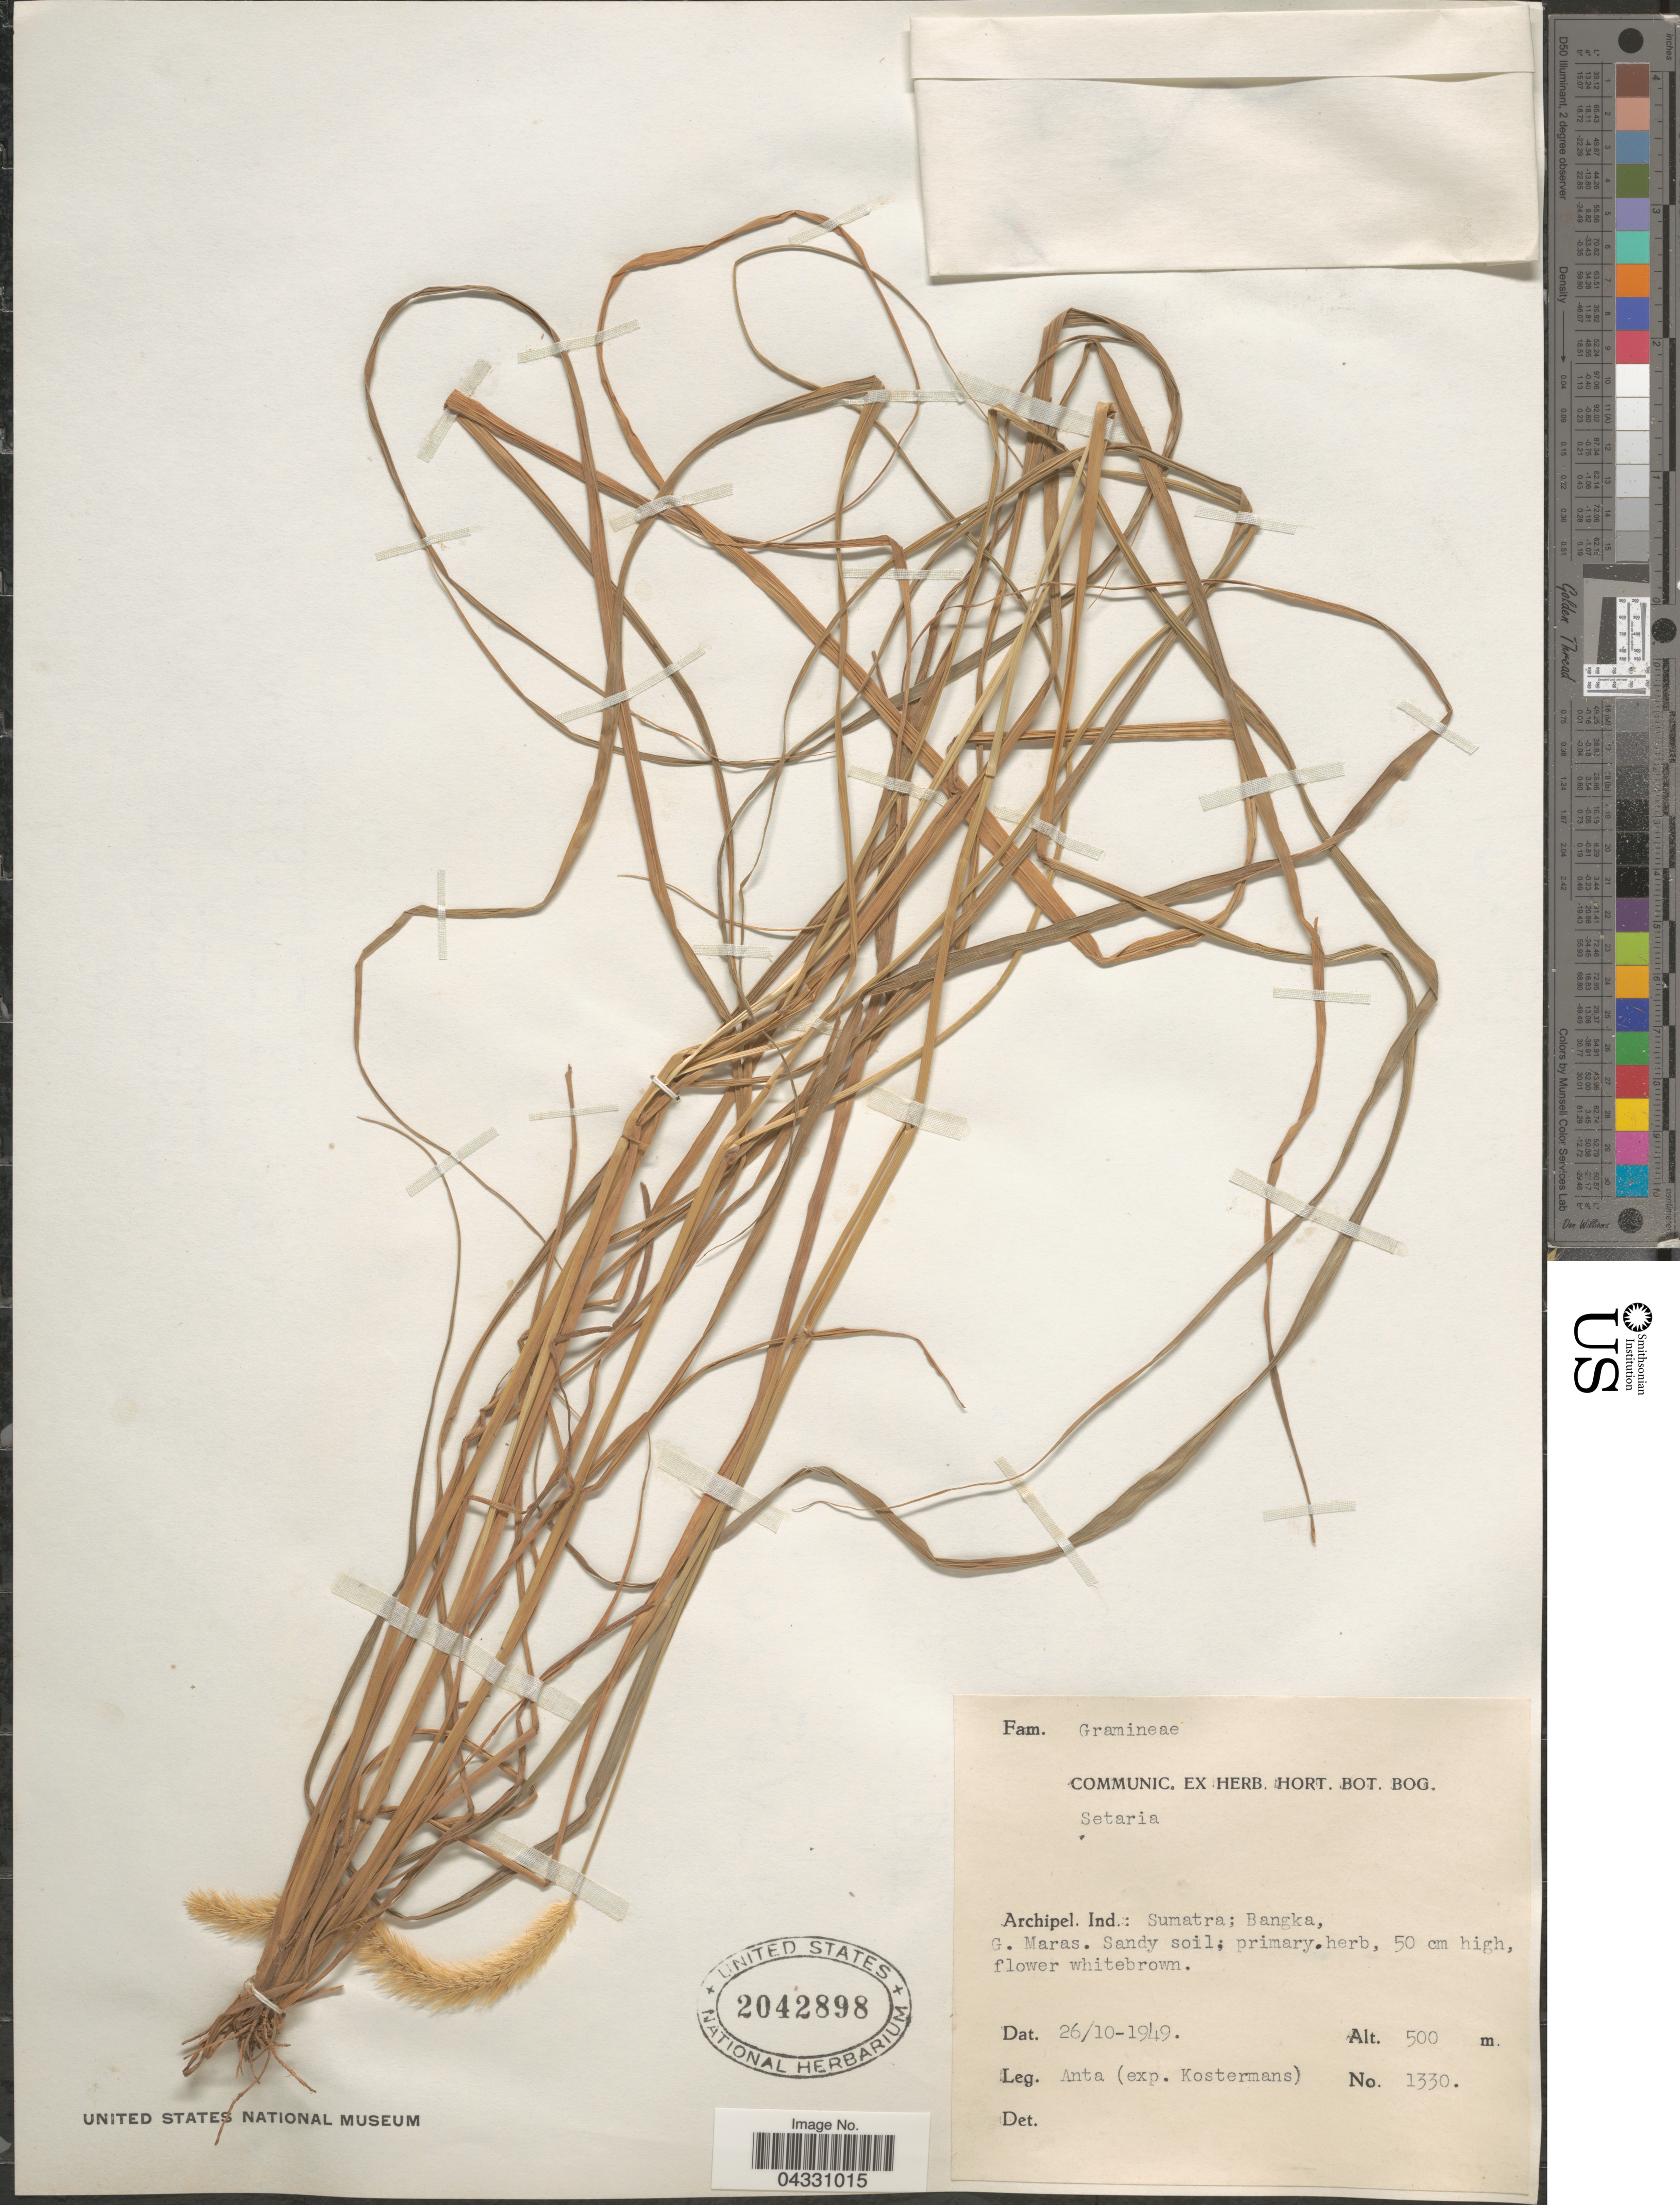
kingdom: Plantae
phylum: Tracheophyta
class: Liliopsida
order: Poales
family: Poaceae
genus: Setaria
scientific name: Setaria sp.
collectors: Anta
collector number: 1330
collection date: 1949-10-26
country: Indonesia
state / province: Sumatra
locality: Archipel. Ind.: Bangka, G. Maras. (exp. Kostermans) [unsure placement].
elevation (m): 500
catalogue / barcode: US 2042898